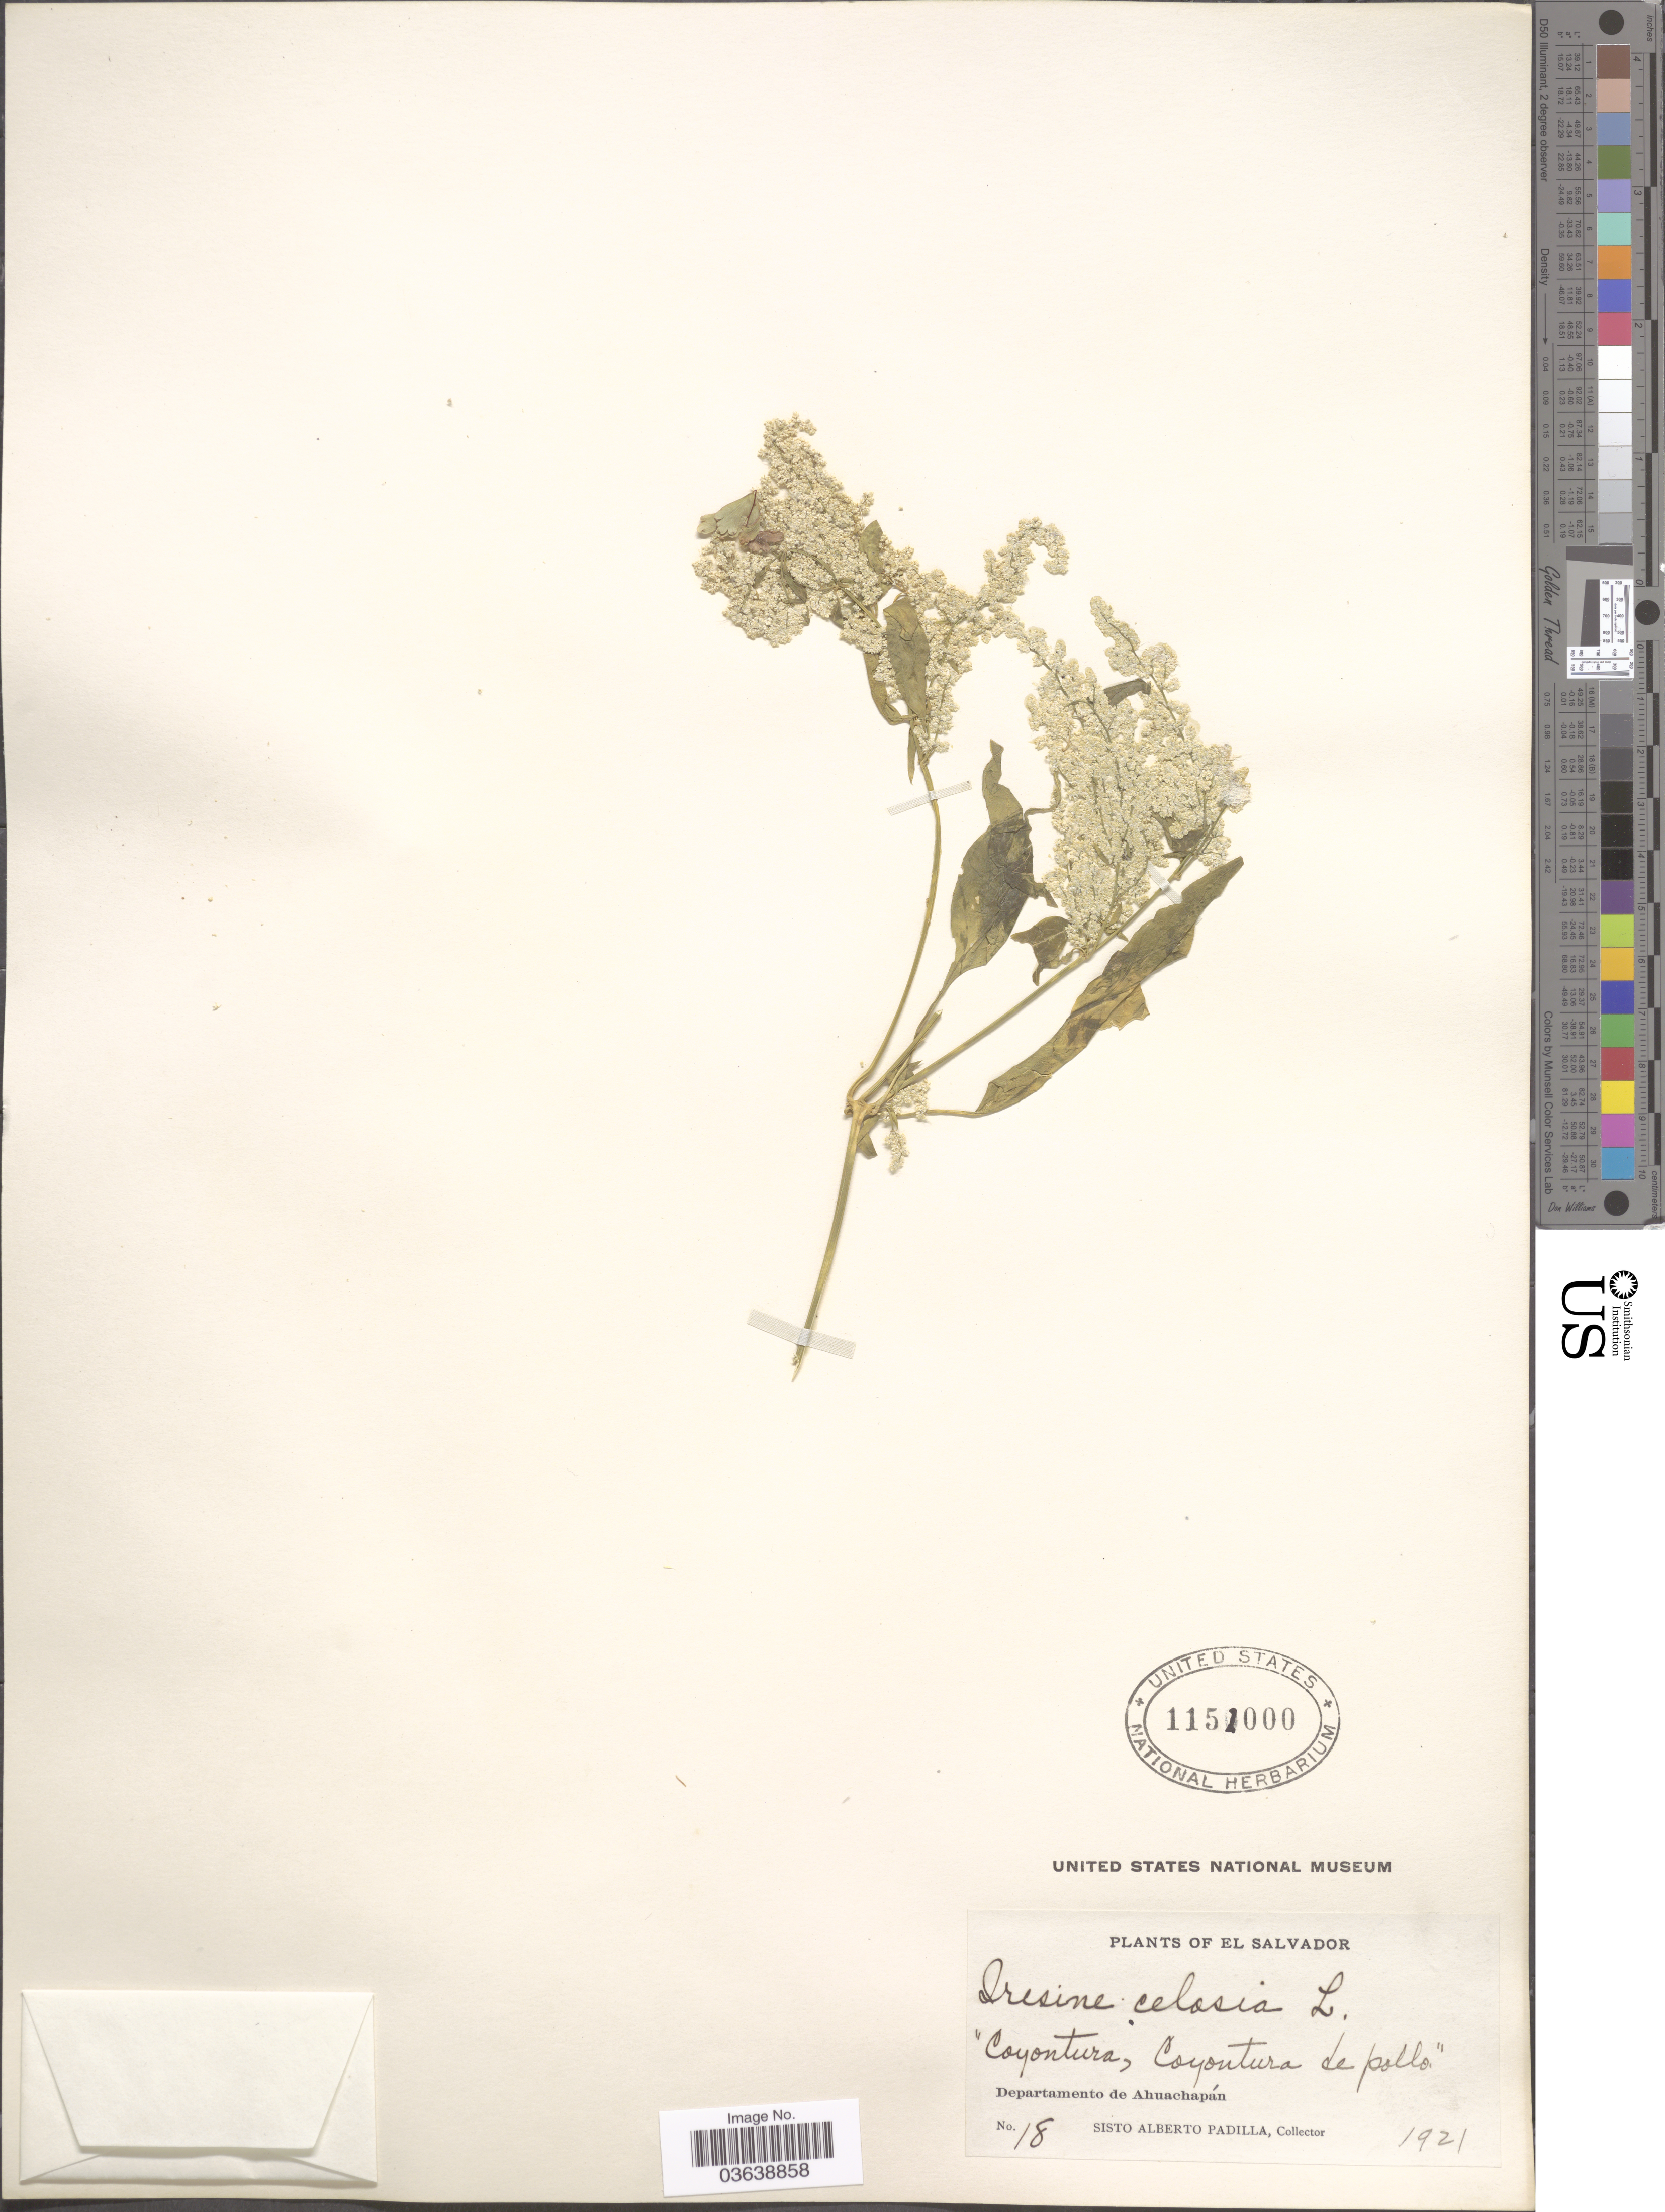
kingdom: Plantae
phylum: Tracheophyta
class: Magnoliopsida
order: Caryophyllales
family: Amaranthaceae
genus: Iresine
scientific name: Iresine diffusa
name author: Humb. & Bonpl. ex Willd.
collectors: S. A. Padilla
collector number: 18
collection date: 1921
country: El Salvador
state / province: Ahuachapan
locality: Departamento de Ahuachapán.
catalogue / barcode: US 1151000